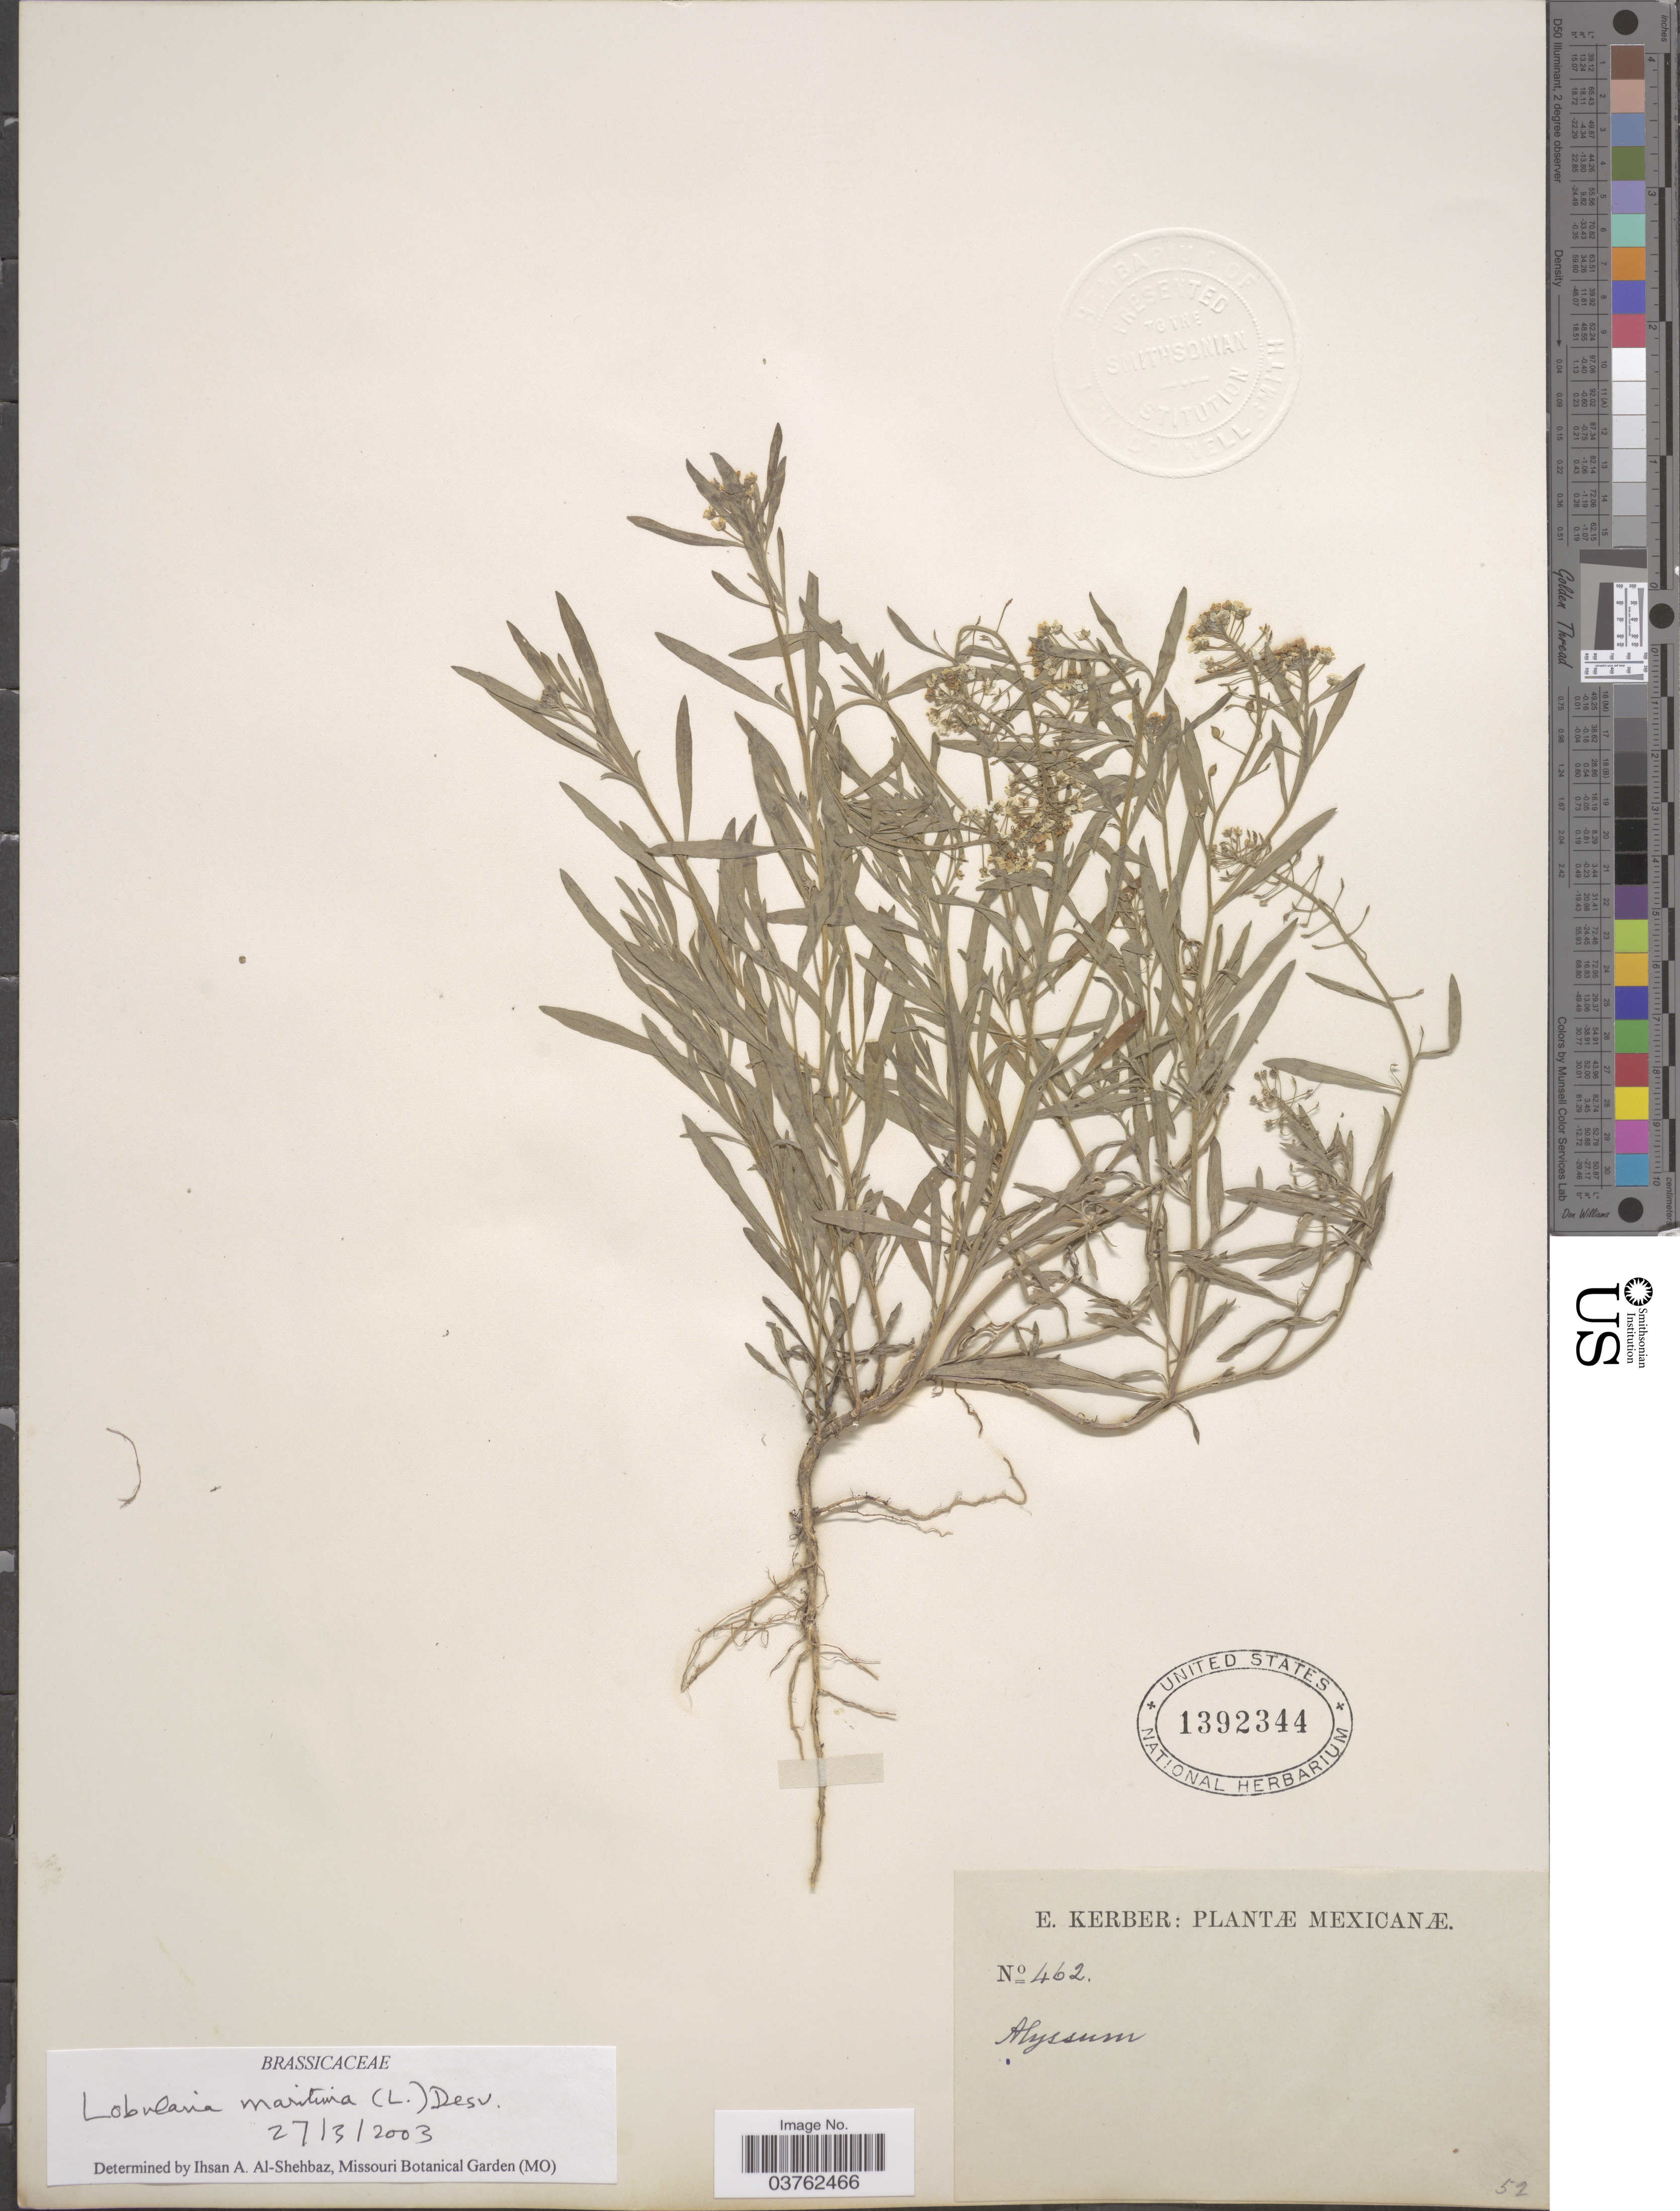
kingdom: Plantae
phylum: Tracheophyta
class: Magnoliopsida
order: Brassicales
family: Brassicaceae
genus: Lobularia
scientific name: Lobularia maritima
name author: (L.) Desv.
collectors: E. Kerber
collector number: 462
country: Mexico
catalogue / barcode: US 1392344